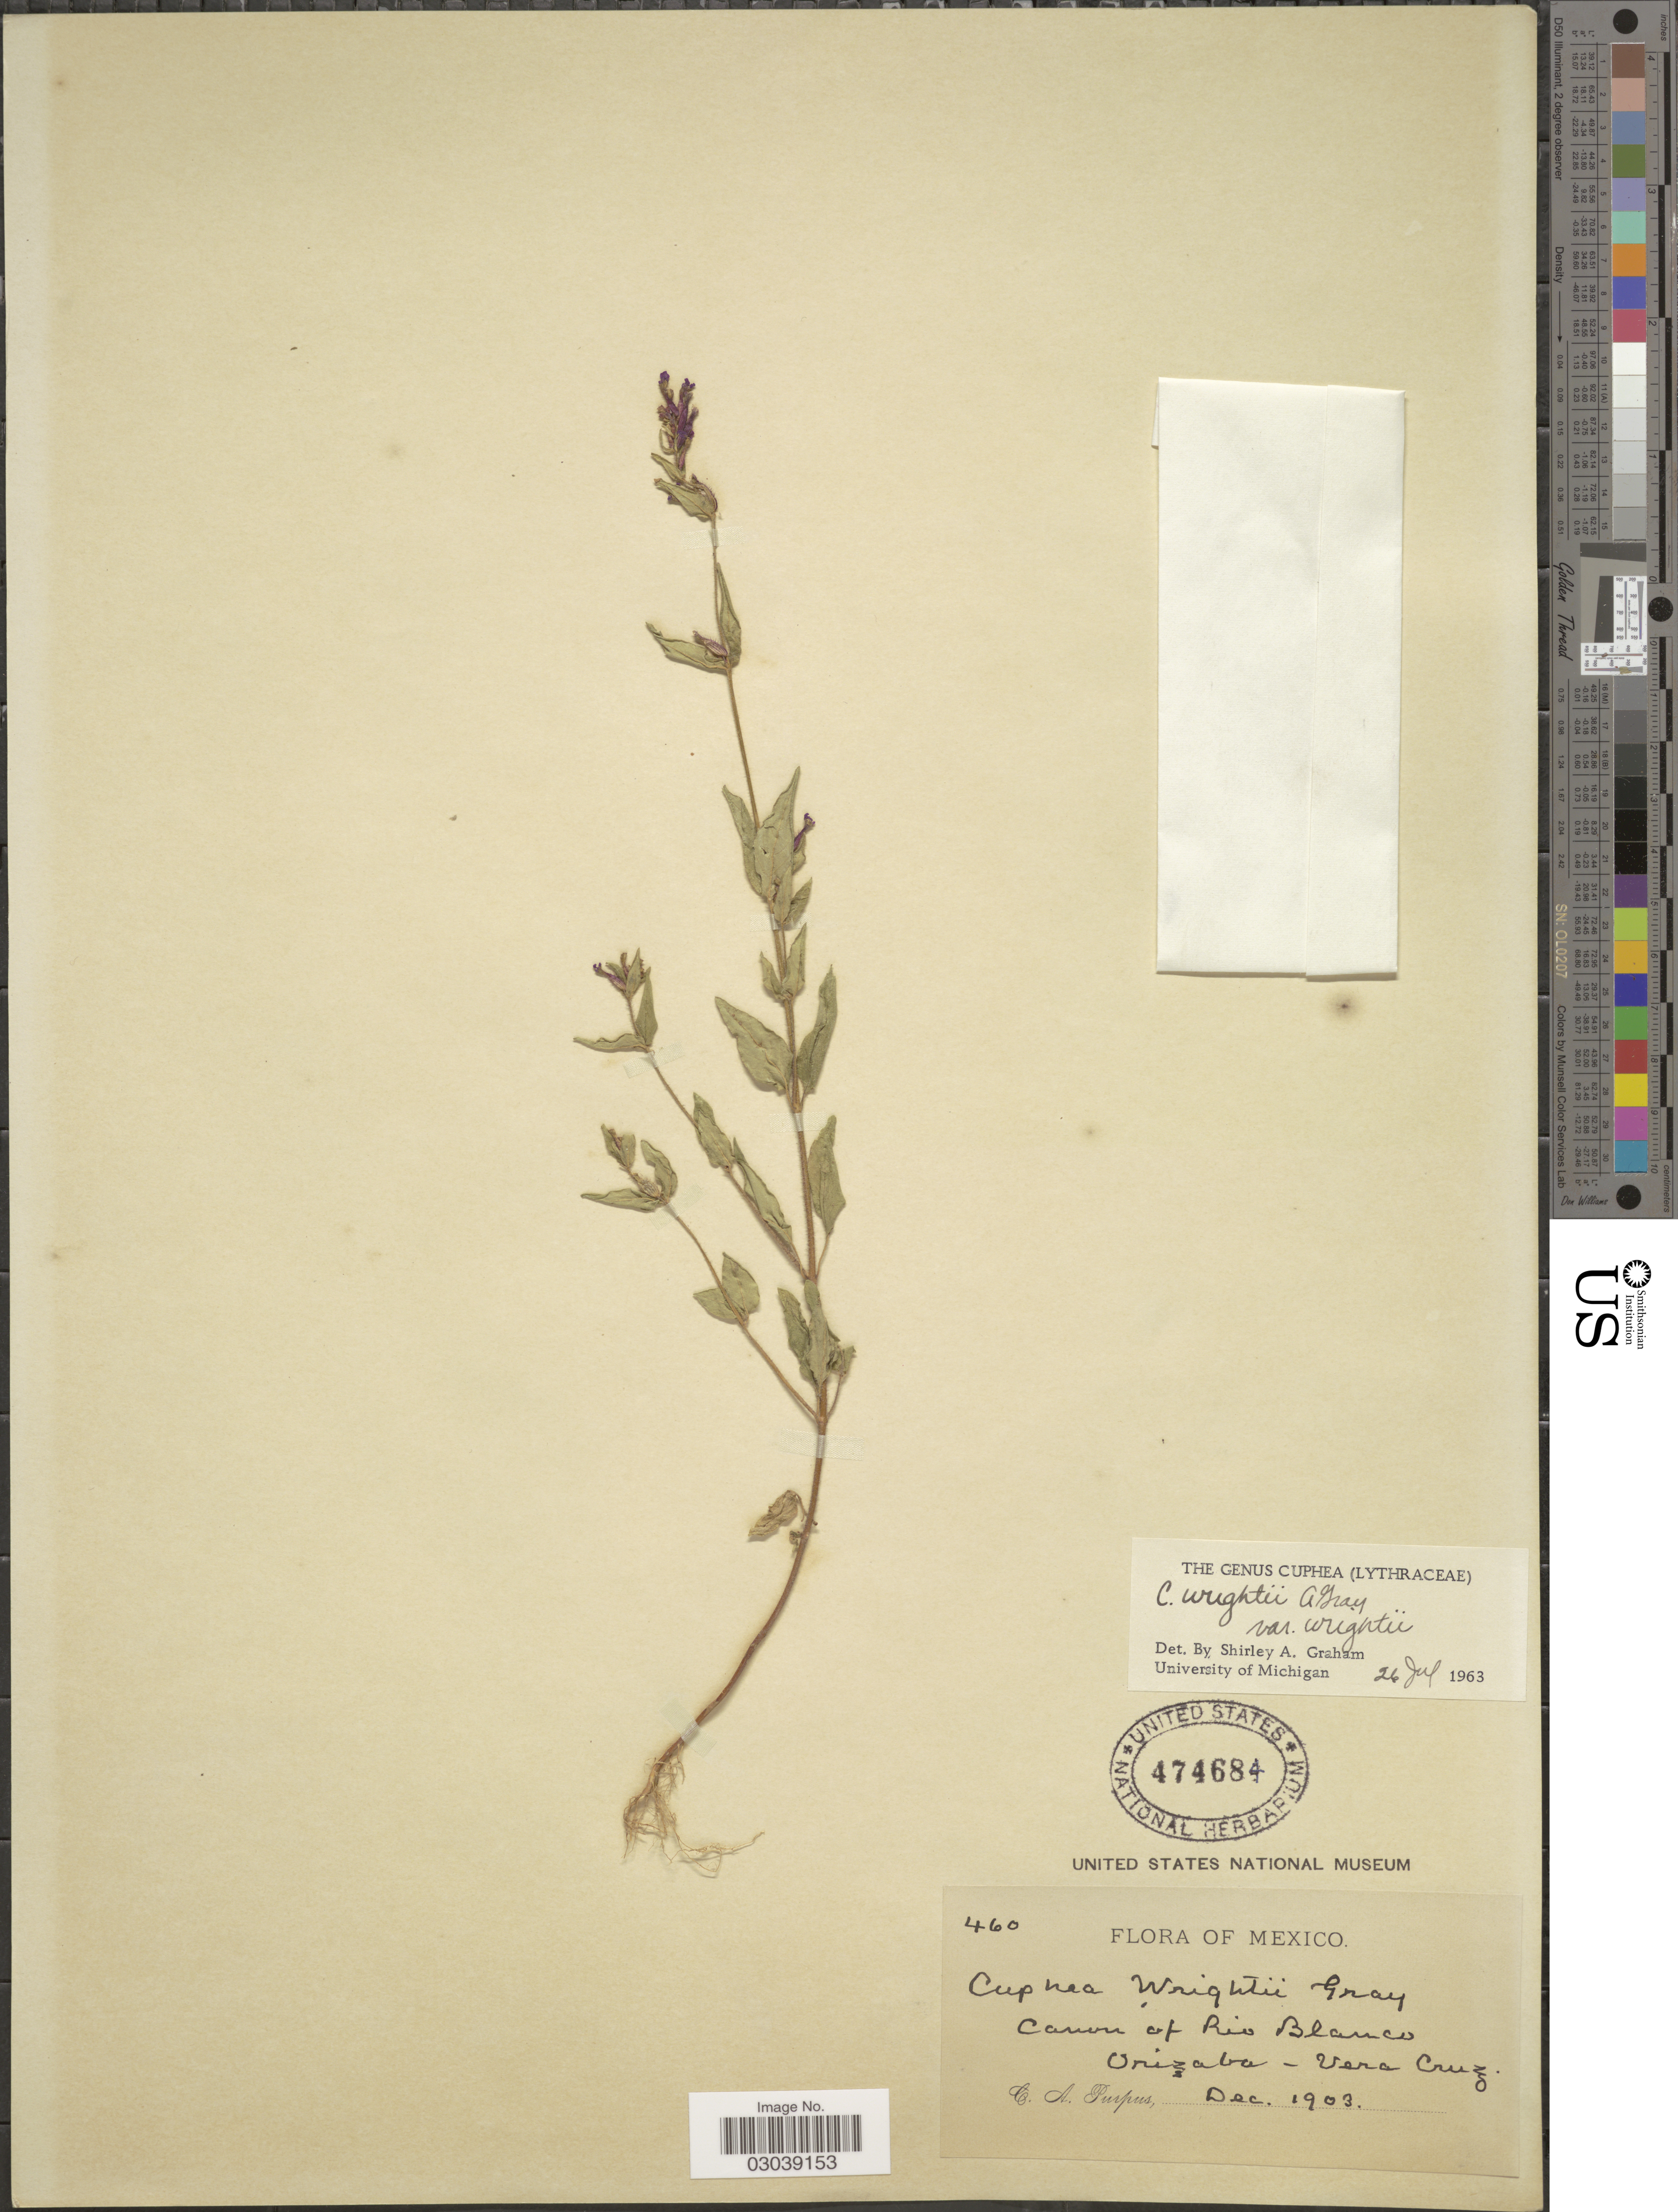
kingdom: Plantae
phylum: Tracheophyta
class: Magnoliopsida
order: Myrtales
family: Lythraceae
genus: Cuphea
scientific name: Cuphea wrightii var. wrightii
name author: A. Gray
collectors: C. A. Purpus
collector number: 460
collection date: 1903-12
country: Mexico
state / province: Veracruz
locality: Canon of Rio Blanco Orizaba - Vera Cruz.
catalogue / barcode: US 474684